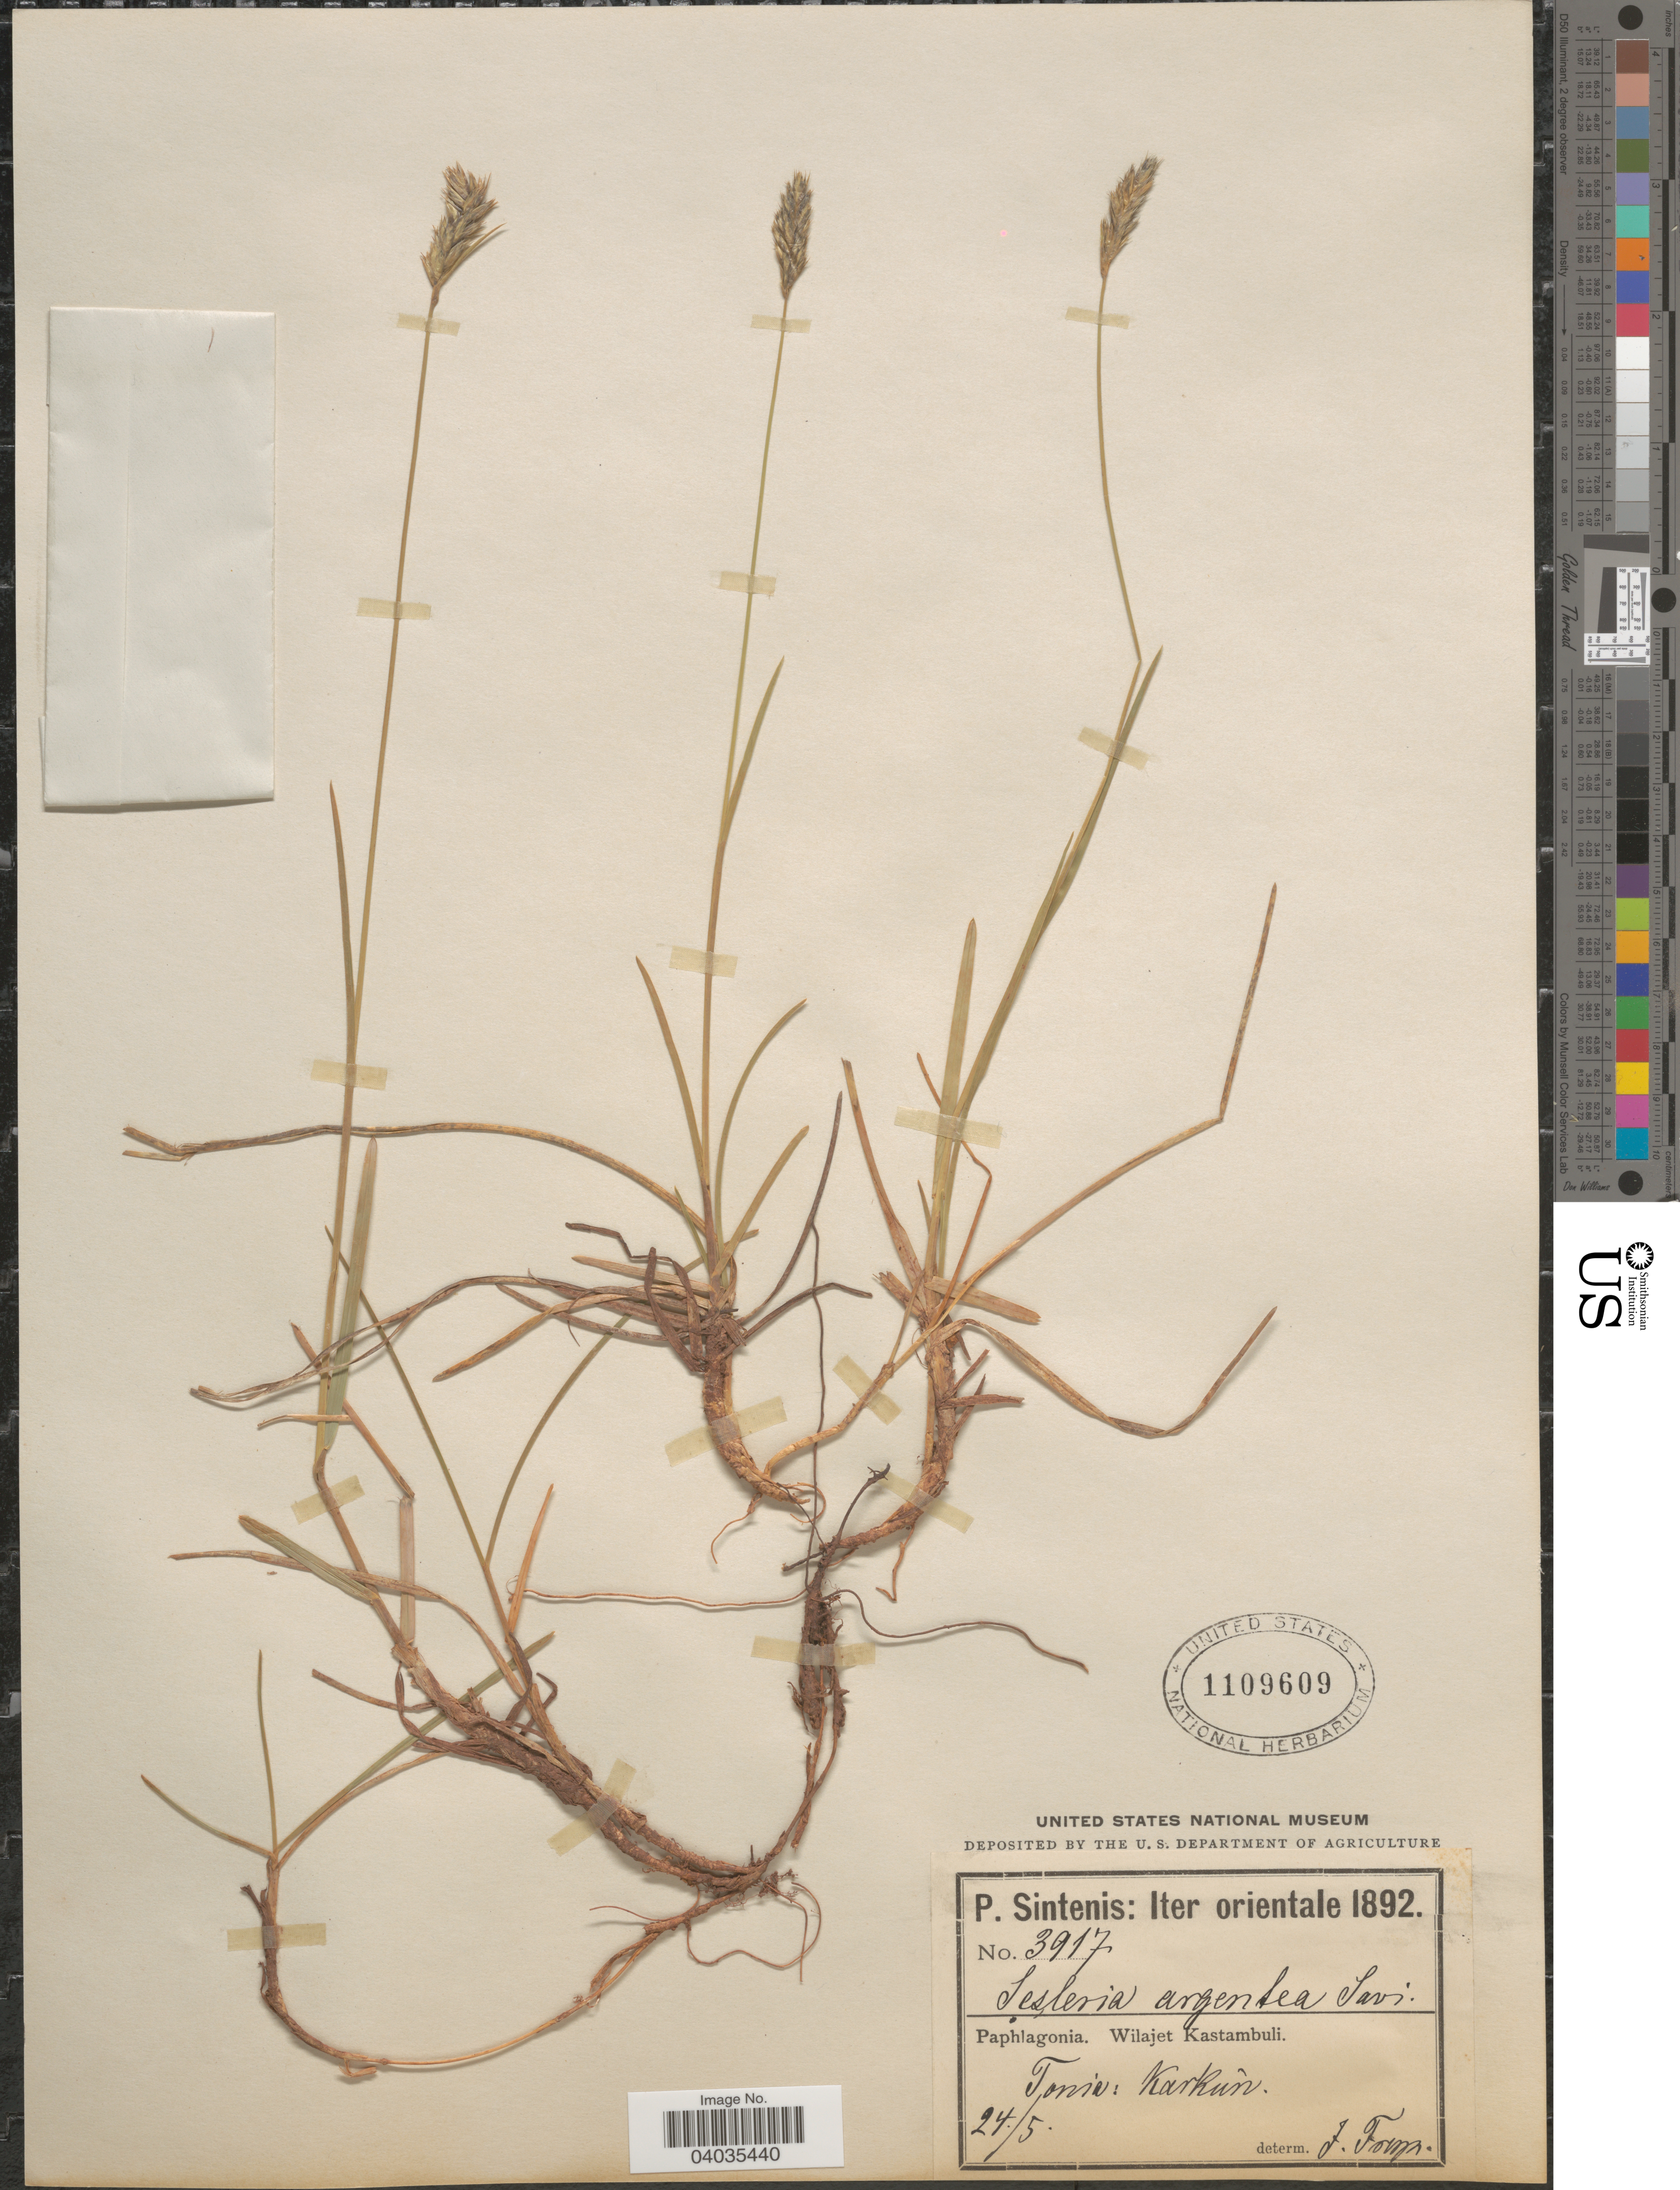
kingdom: Plantae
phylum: Tracheophyta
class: Liliopsida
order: Poales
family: Poaceae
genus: Sesleria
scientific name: Sesleria argentea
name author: (Savi) Savi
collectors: P. Sintenis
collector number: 3917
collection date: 1892-05-24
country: Turkey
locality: Iter orientale. Paphlagonia. Wilajet Kastambuli. Tossia: Karkun.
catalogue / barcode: US 1109609